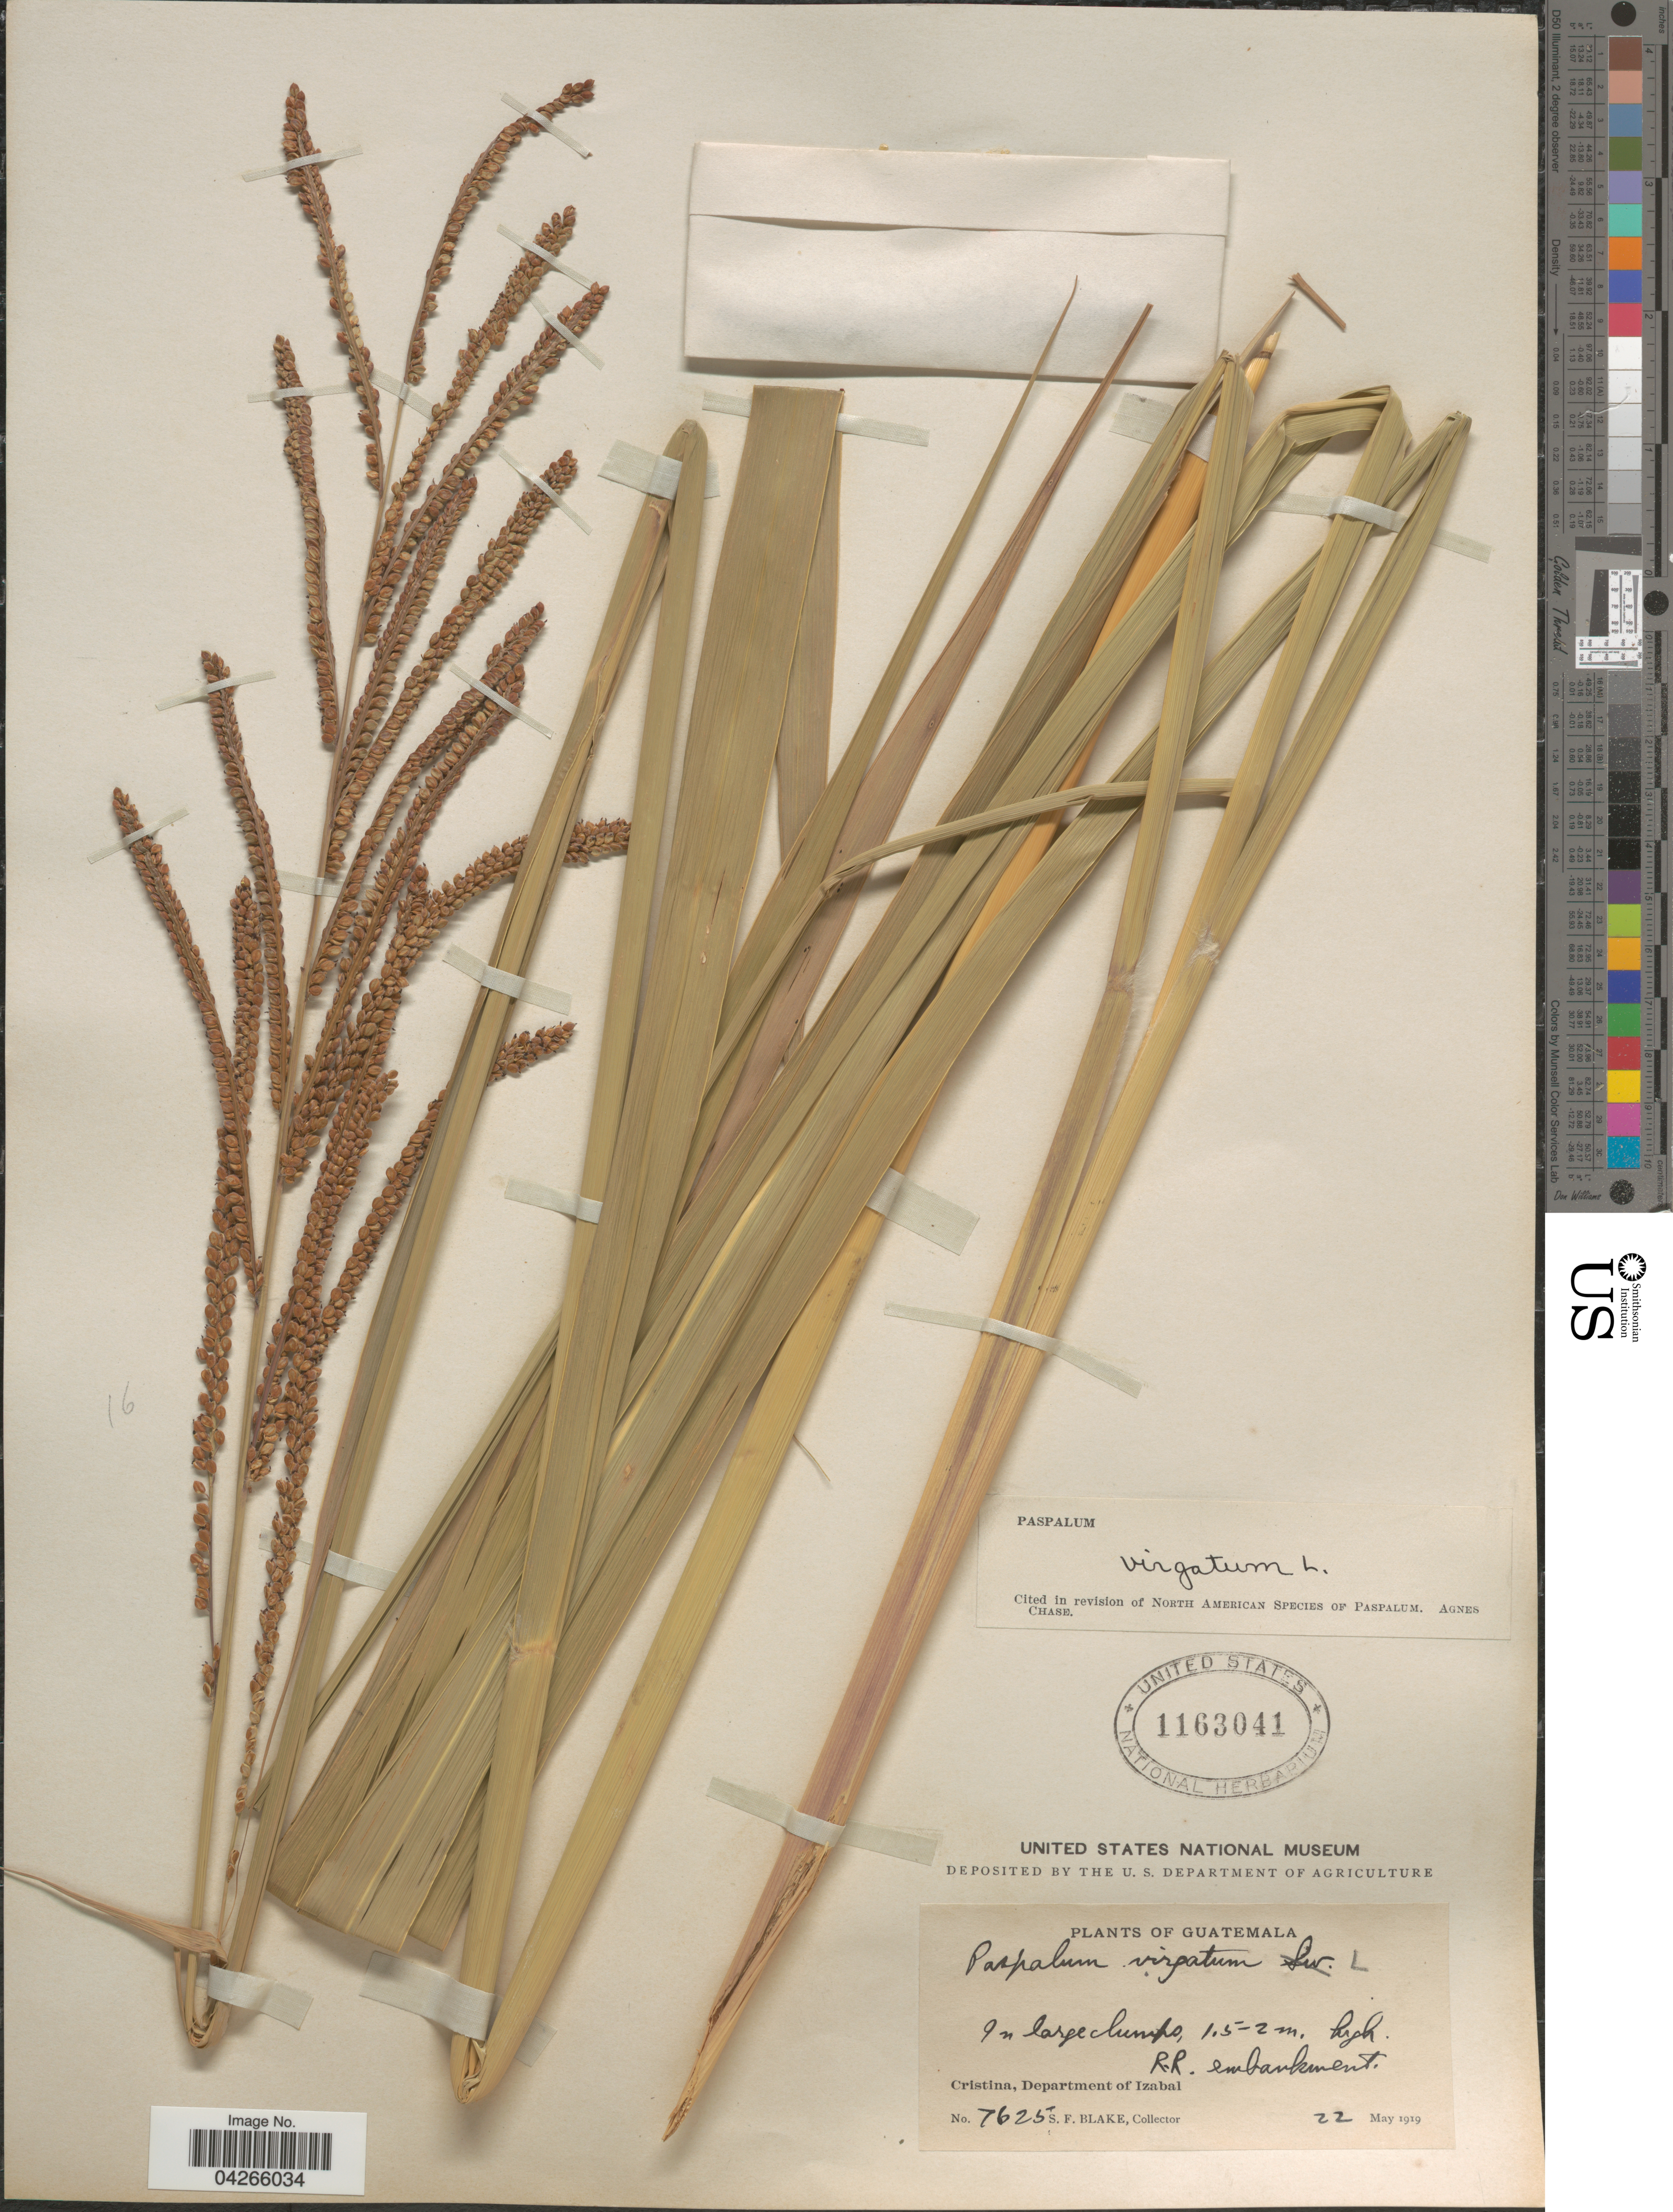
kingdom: Plantae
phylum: Tracheophyta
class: Liliopsida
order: Poales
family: Poaceae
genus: Paspalum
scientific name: Paspalum virgatum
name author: L.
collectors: S. Blake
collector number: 7625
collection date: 1919-05-22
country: Guatemala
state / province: Izabal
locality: R.R. embankment. Cristina, Department of Izabal.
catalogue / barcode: US 1163041